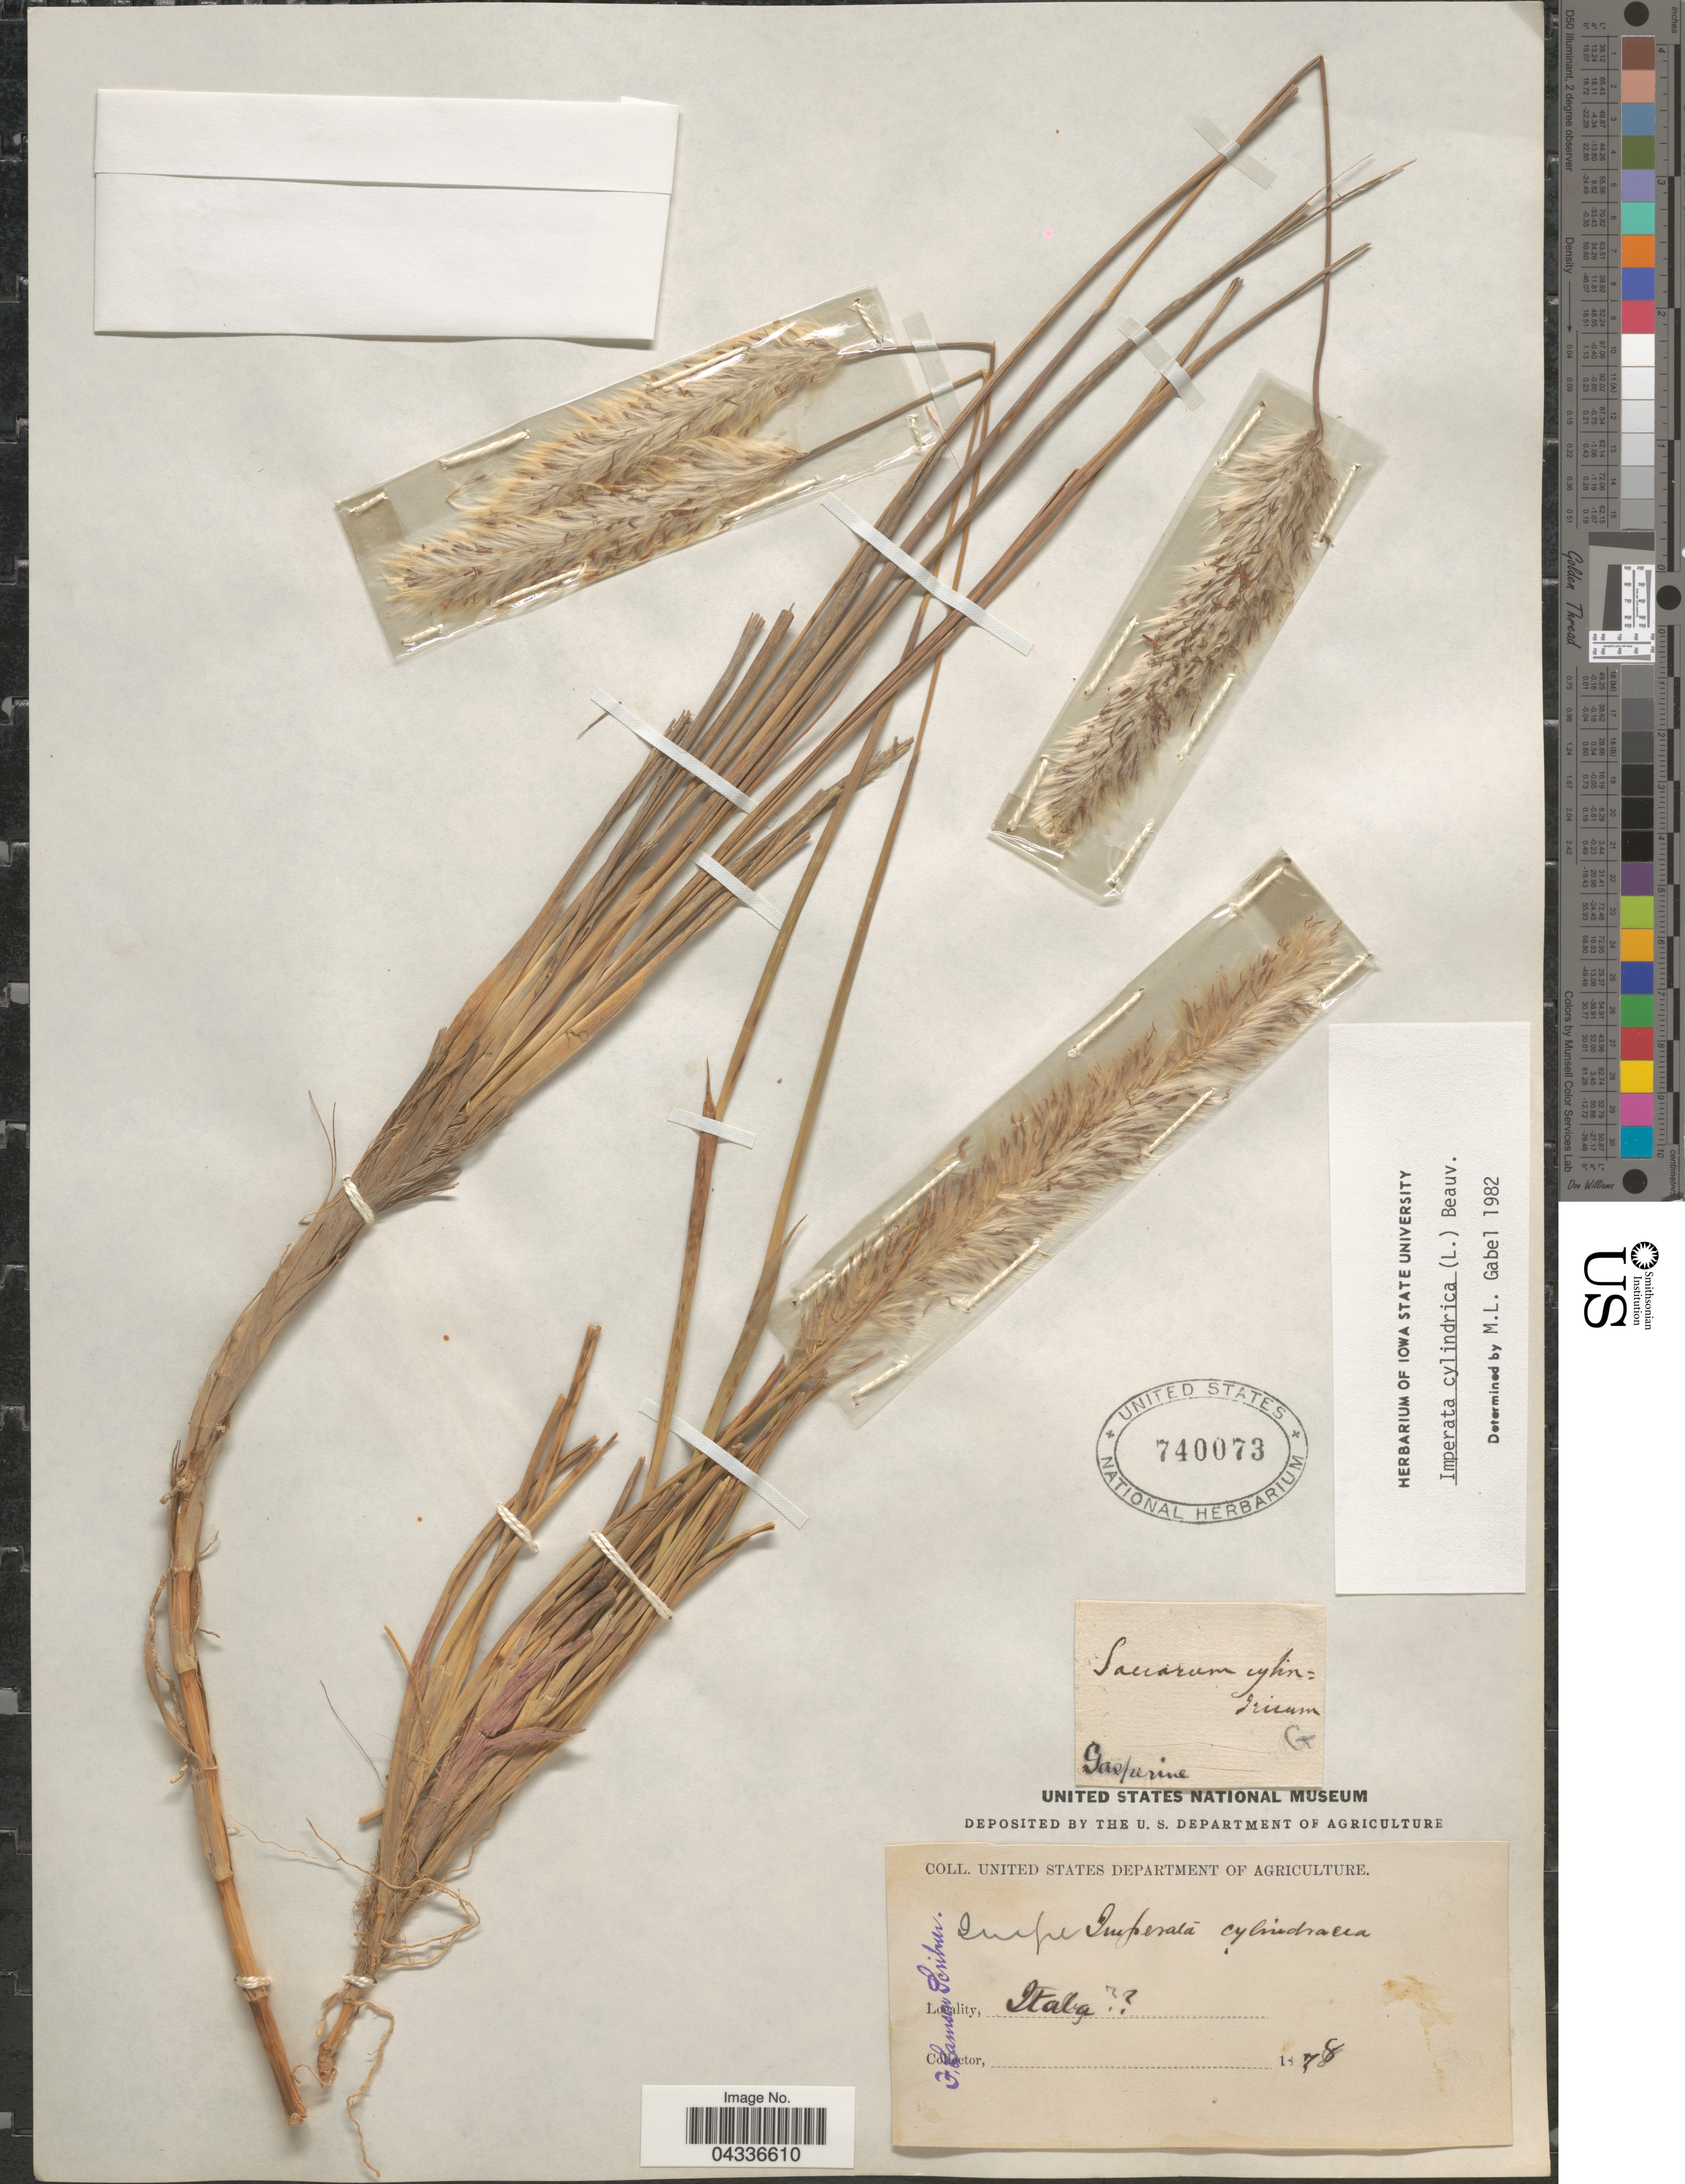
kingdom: Plantae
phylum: Tracheophyta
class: Liliopsida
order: Poales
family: Poaceae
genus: Imperata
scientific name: Imperata cylindrica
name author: (L.) P. Beauv.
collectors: F. Lamson-Scribner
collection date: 1878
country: Italy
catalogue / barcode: US 740073